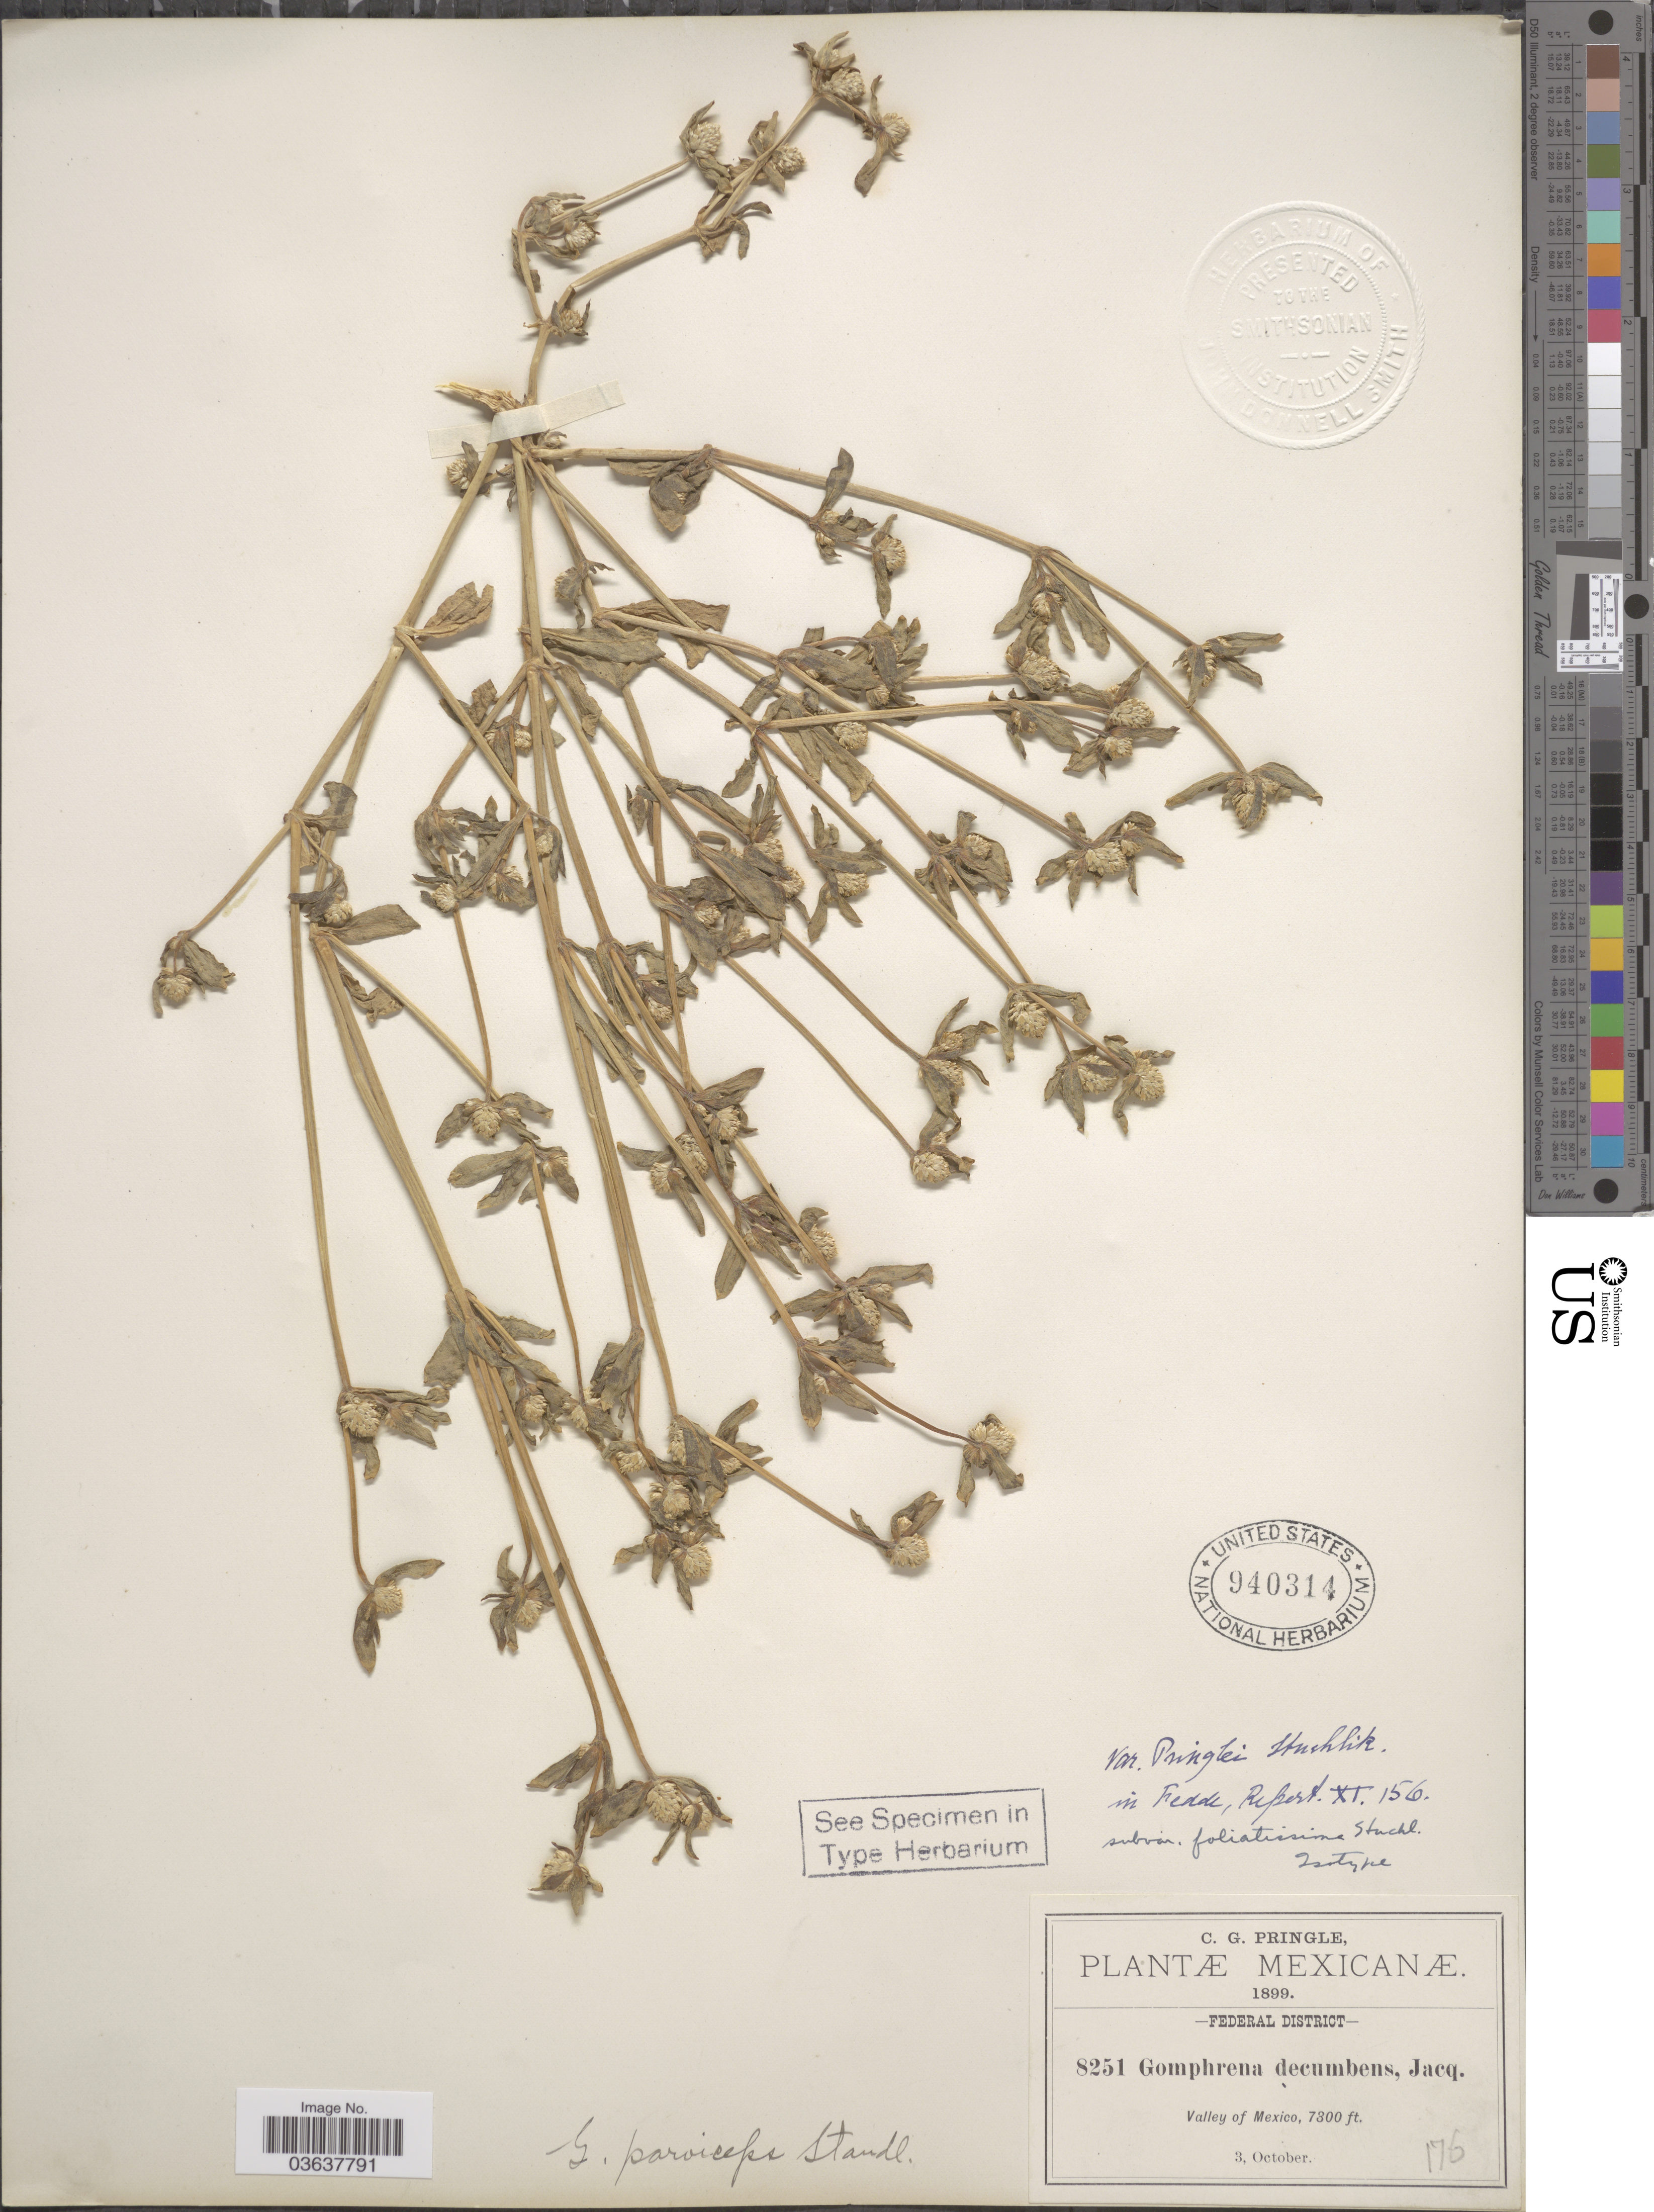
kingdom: Plantae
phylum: Tracheophyta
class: Magnoliopsida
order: Caryophyllales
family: Amaranthaceae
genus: Gomphrena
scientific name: Gomphrena parviceps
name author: Standl.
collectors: C. G. Pringle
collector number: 8251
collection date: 1899-10-03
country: Mexico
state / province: Distrito Federal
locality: Federal District, Valley of Mexico.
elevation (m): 2225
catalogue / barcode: US 940314